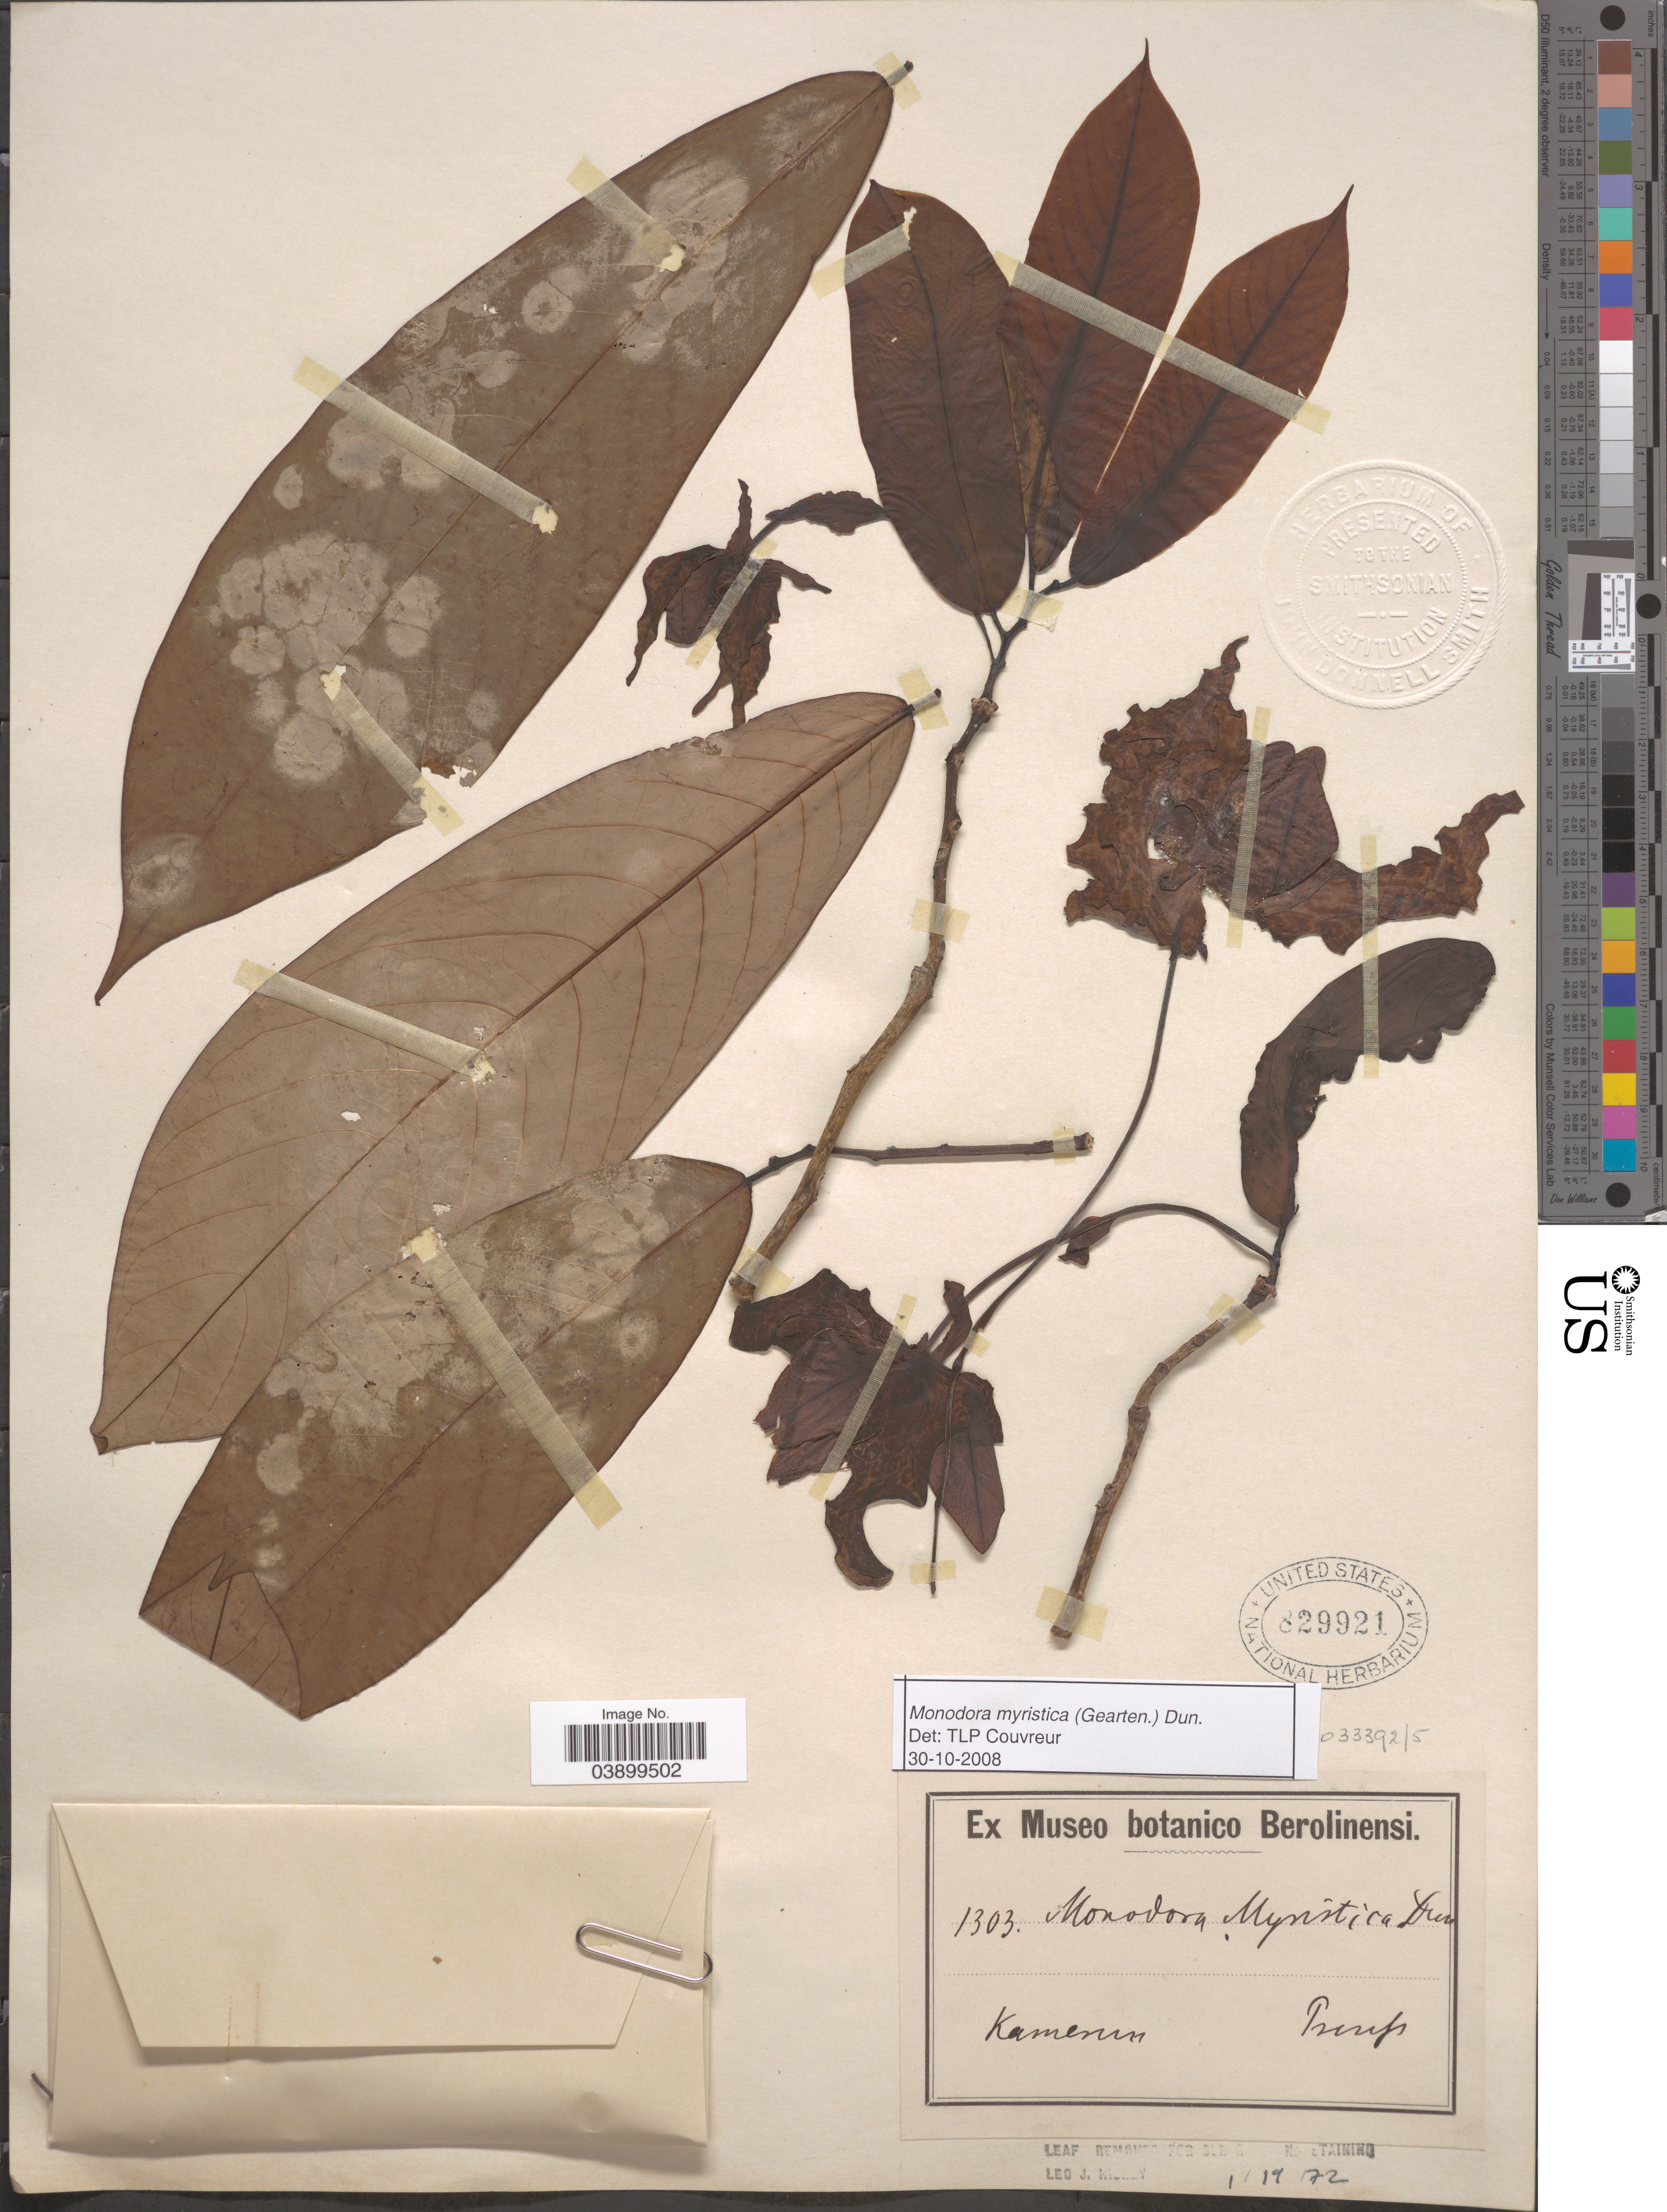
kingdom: Plantae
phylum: Tracheophyta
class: Magnoliopsida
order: Magnoliales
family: Annonaceae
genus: Monodora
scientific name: Monodora myristica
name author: (Gaertn.) Dunal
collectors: C. Preuss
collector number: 1303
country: Cameroon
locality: Kamerun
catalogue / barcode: US 829921